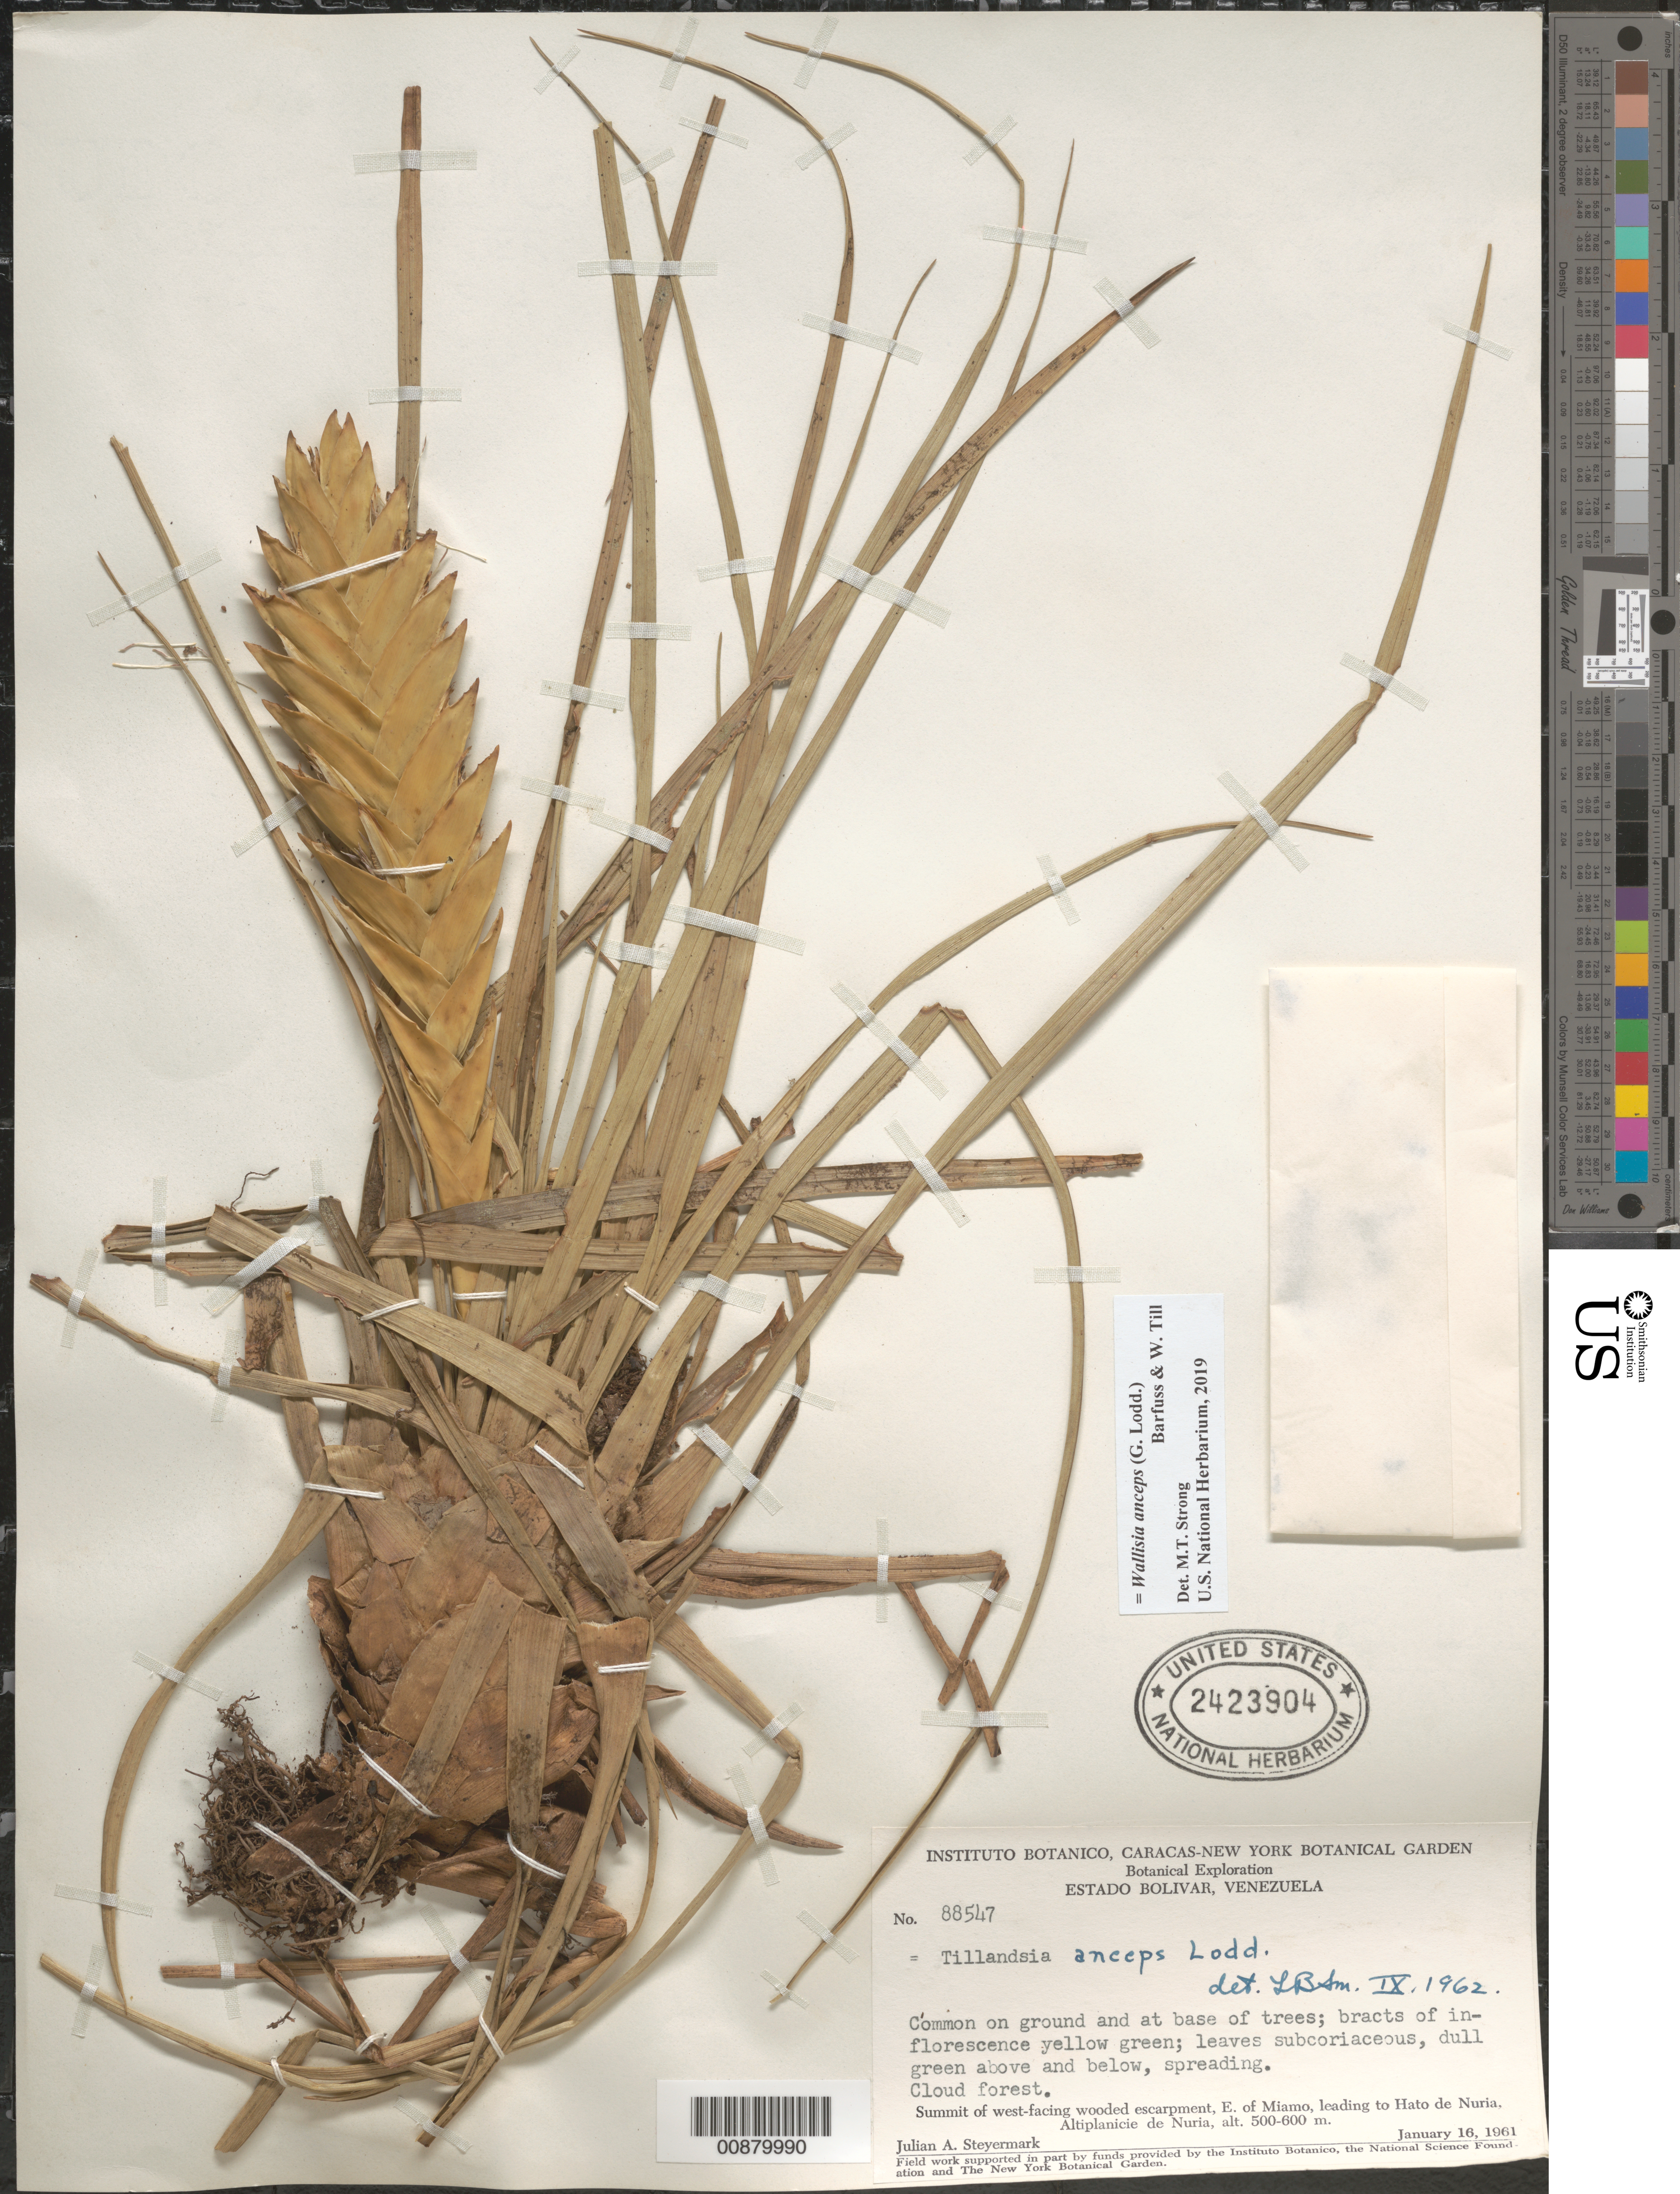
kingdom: Plantae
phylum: Tracheophyta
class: Liliopsida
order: Poales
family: Bromeliaceae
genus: Wallisia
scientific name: Wallisia anceps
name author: (G. Lodd.) Barfuss & W. Till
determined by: Strong, Mark T., (BOT), Smithsonian Institution - National Museum of Natural History (UNITED STATES)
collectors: J. Steyermark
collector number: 88547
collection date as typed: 16-Jan-61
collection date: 1961-01-16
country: Venezuela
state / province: Bolívar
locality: Miamo, E of, leading to Hato de Nuria, Altiplanicie de Nuria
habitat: On ground and at base of trees; cloud forest; summit of west-facing wooded escarpment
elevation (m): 500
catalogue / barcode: US 2423904